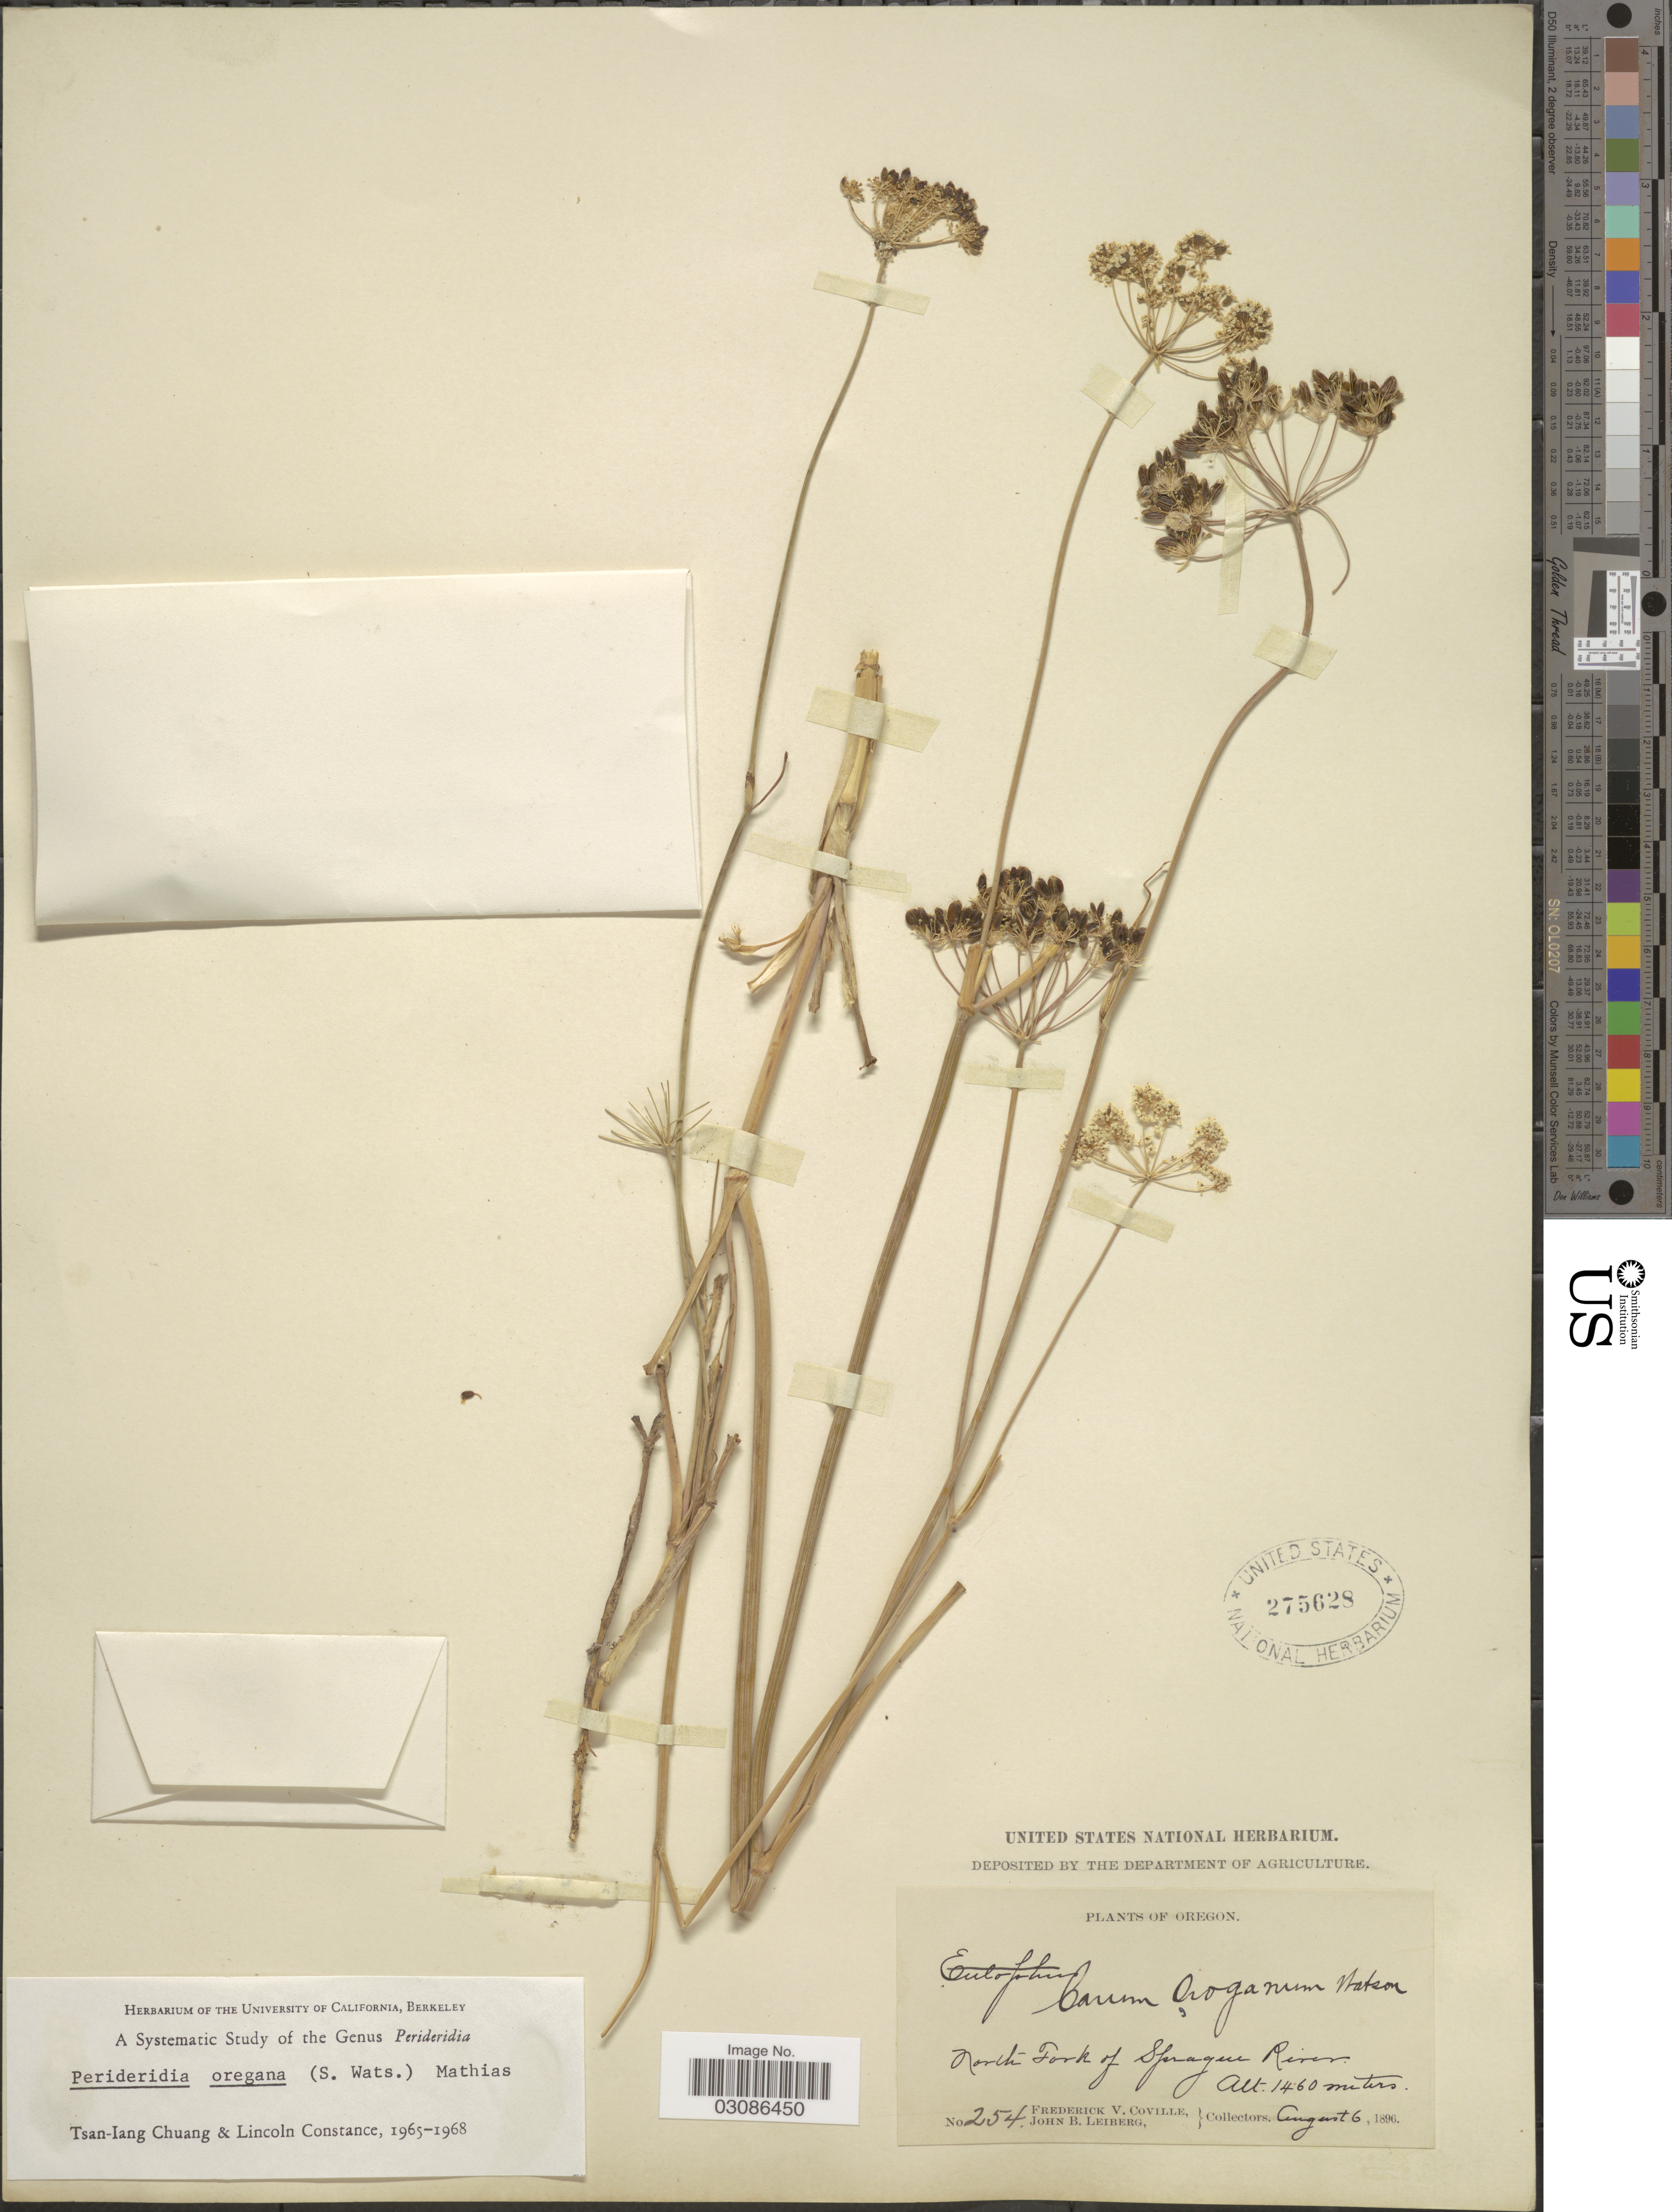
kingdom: Plantae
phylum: Tracheophyta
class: Magnoliopsida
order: Apiales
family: Apiaceae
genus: Perideridia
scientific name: Perideridia oregana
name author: (S. Watson) Mathias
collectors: F. V. Coville & J. B. Leiberg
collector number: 254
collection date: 1896-08-06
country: United States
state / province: Oregon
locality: North Fork of Sprague River.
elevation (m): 1460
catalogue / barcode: US 275628